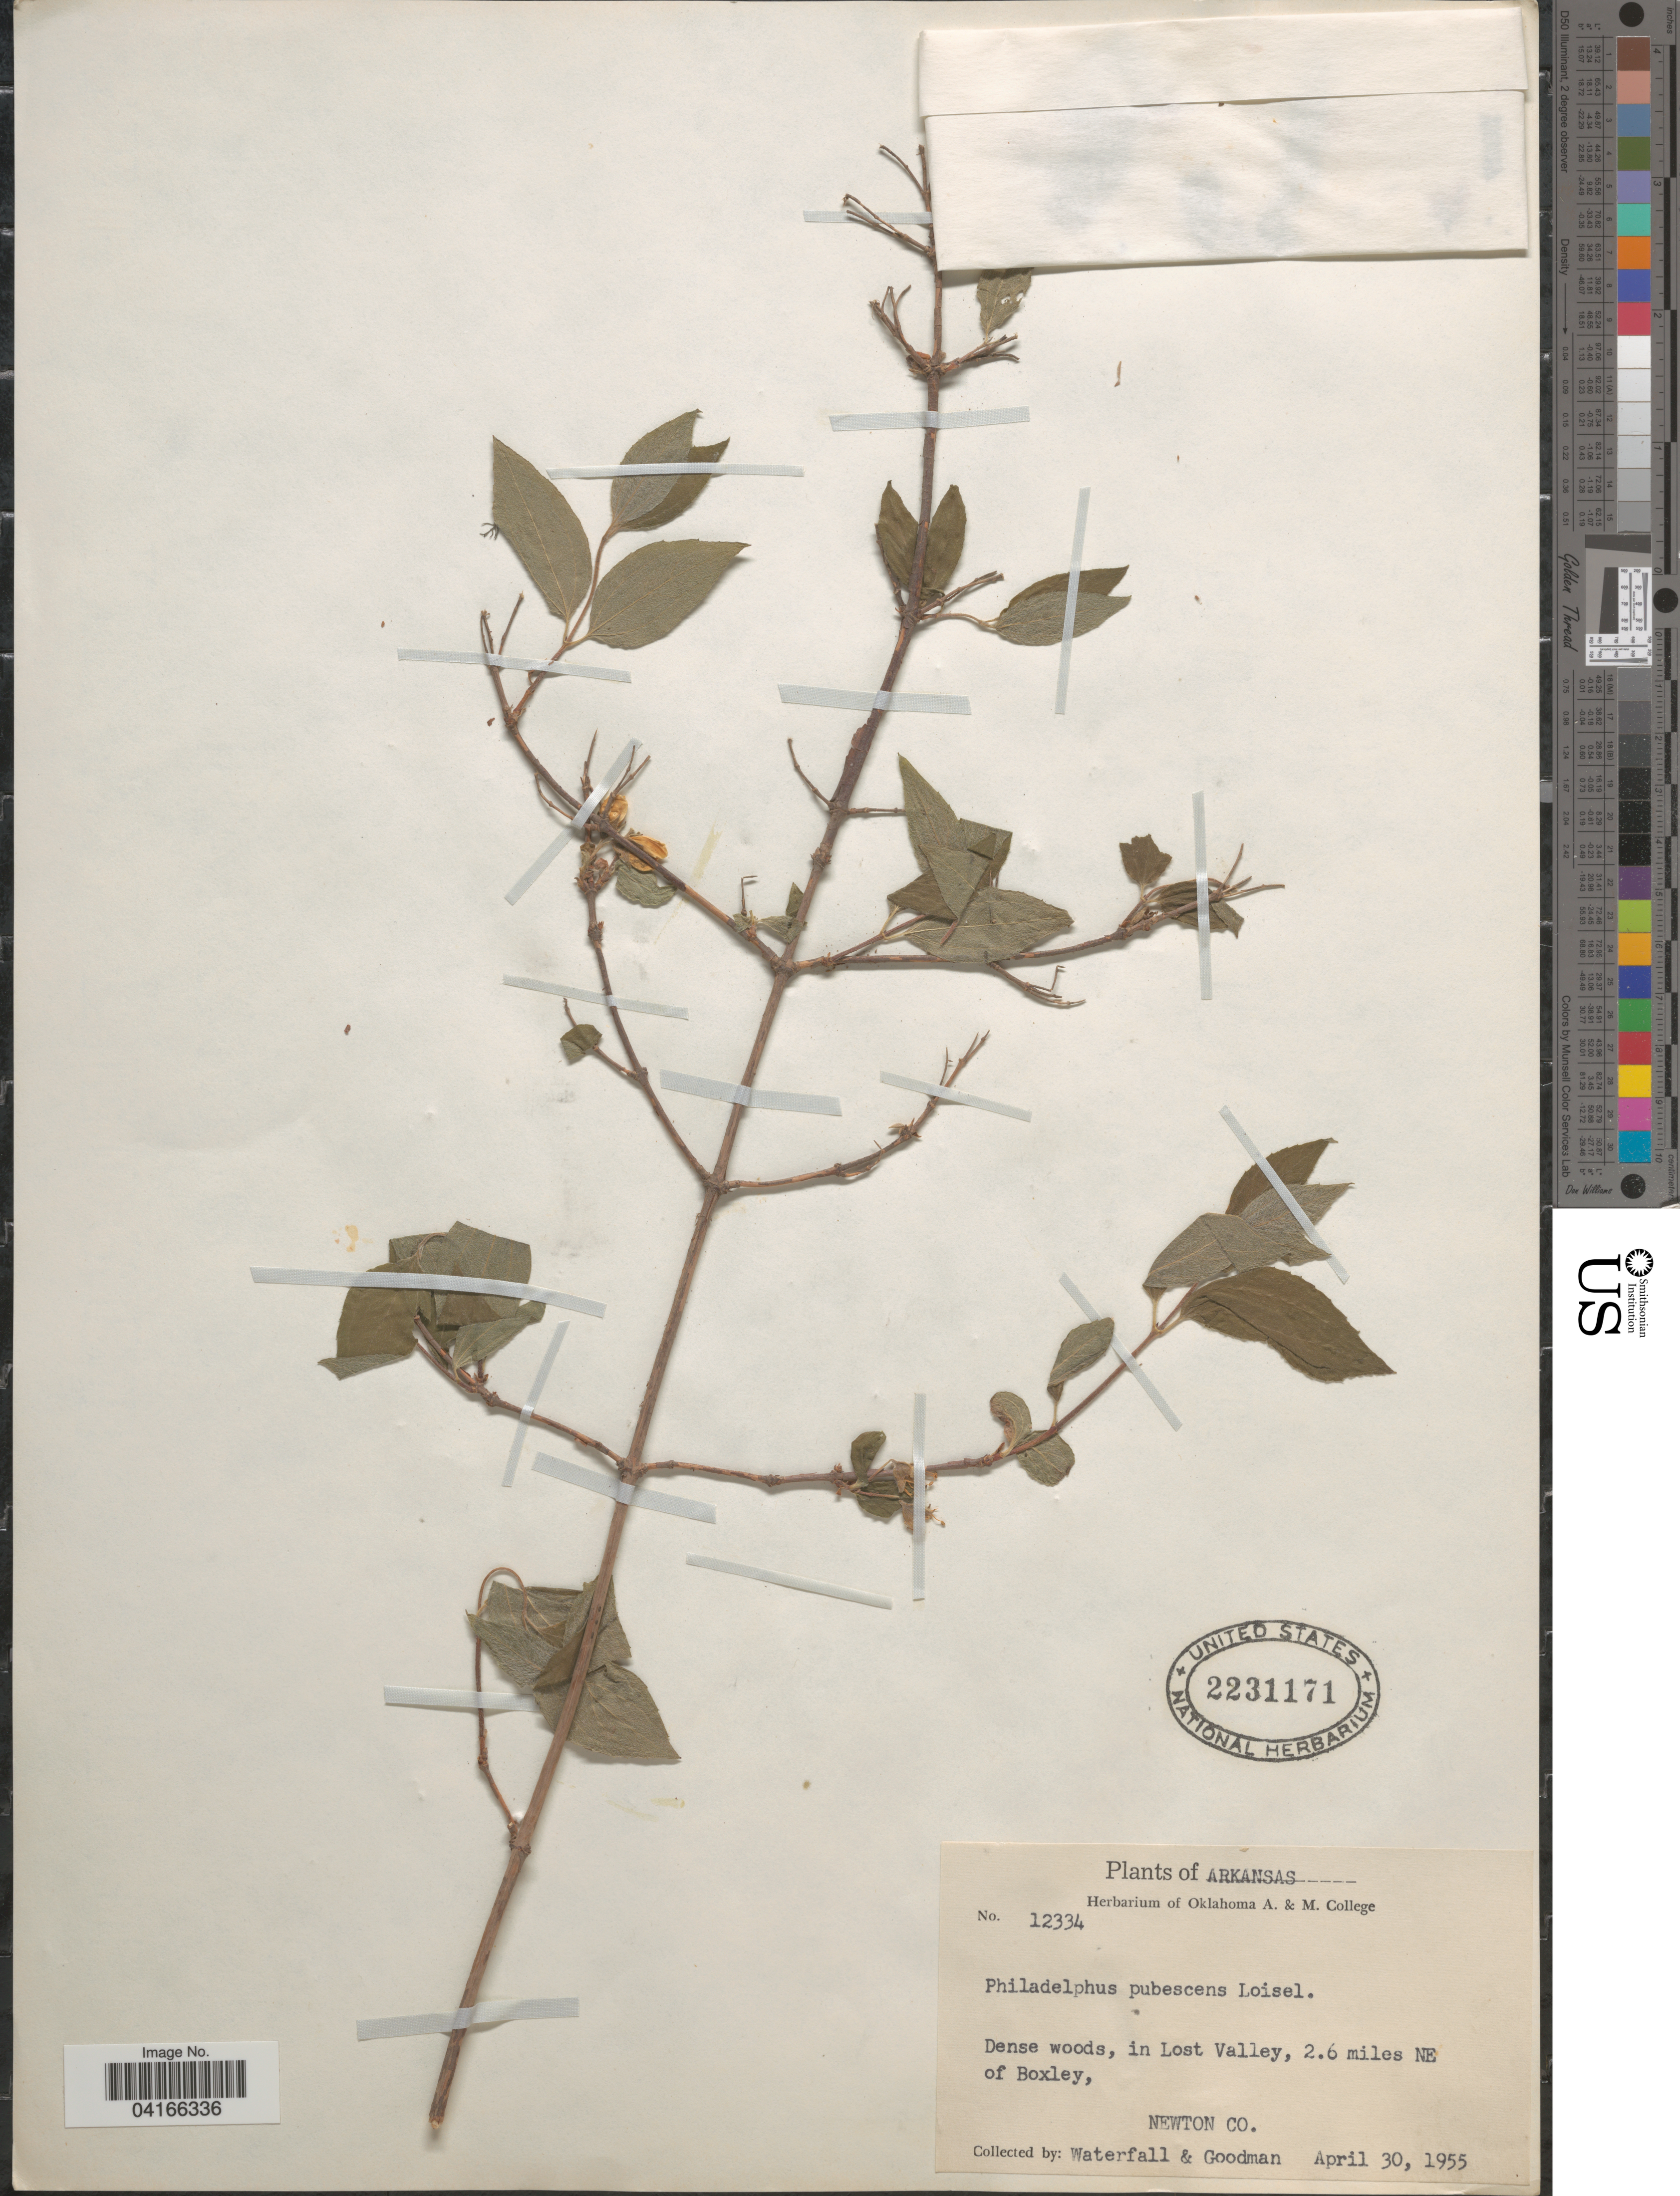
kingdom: Plantae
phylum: Tracheophyta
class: Magnoliopsida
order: Cornales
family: Hydrangeaceae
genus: Philadelphus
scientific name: Philadelphus pubescens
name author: Loisel.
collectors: -. Waterfall & Goodman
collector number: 12334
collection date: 1955-04-30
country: United States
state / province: Arkansas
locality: In Lost Valley, 2.6 miles NE of Boxley, Newton Co.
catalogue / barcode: US 2231171